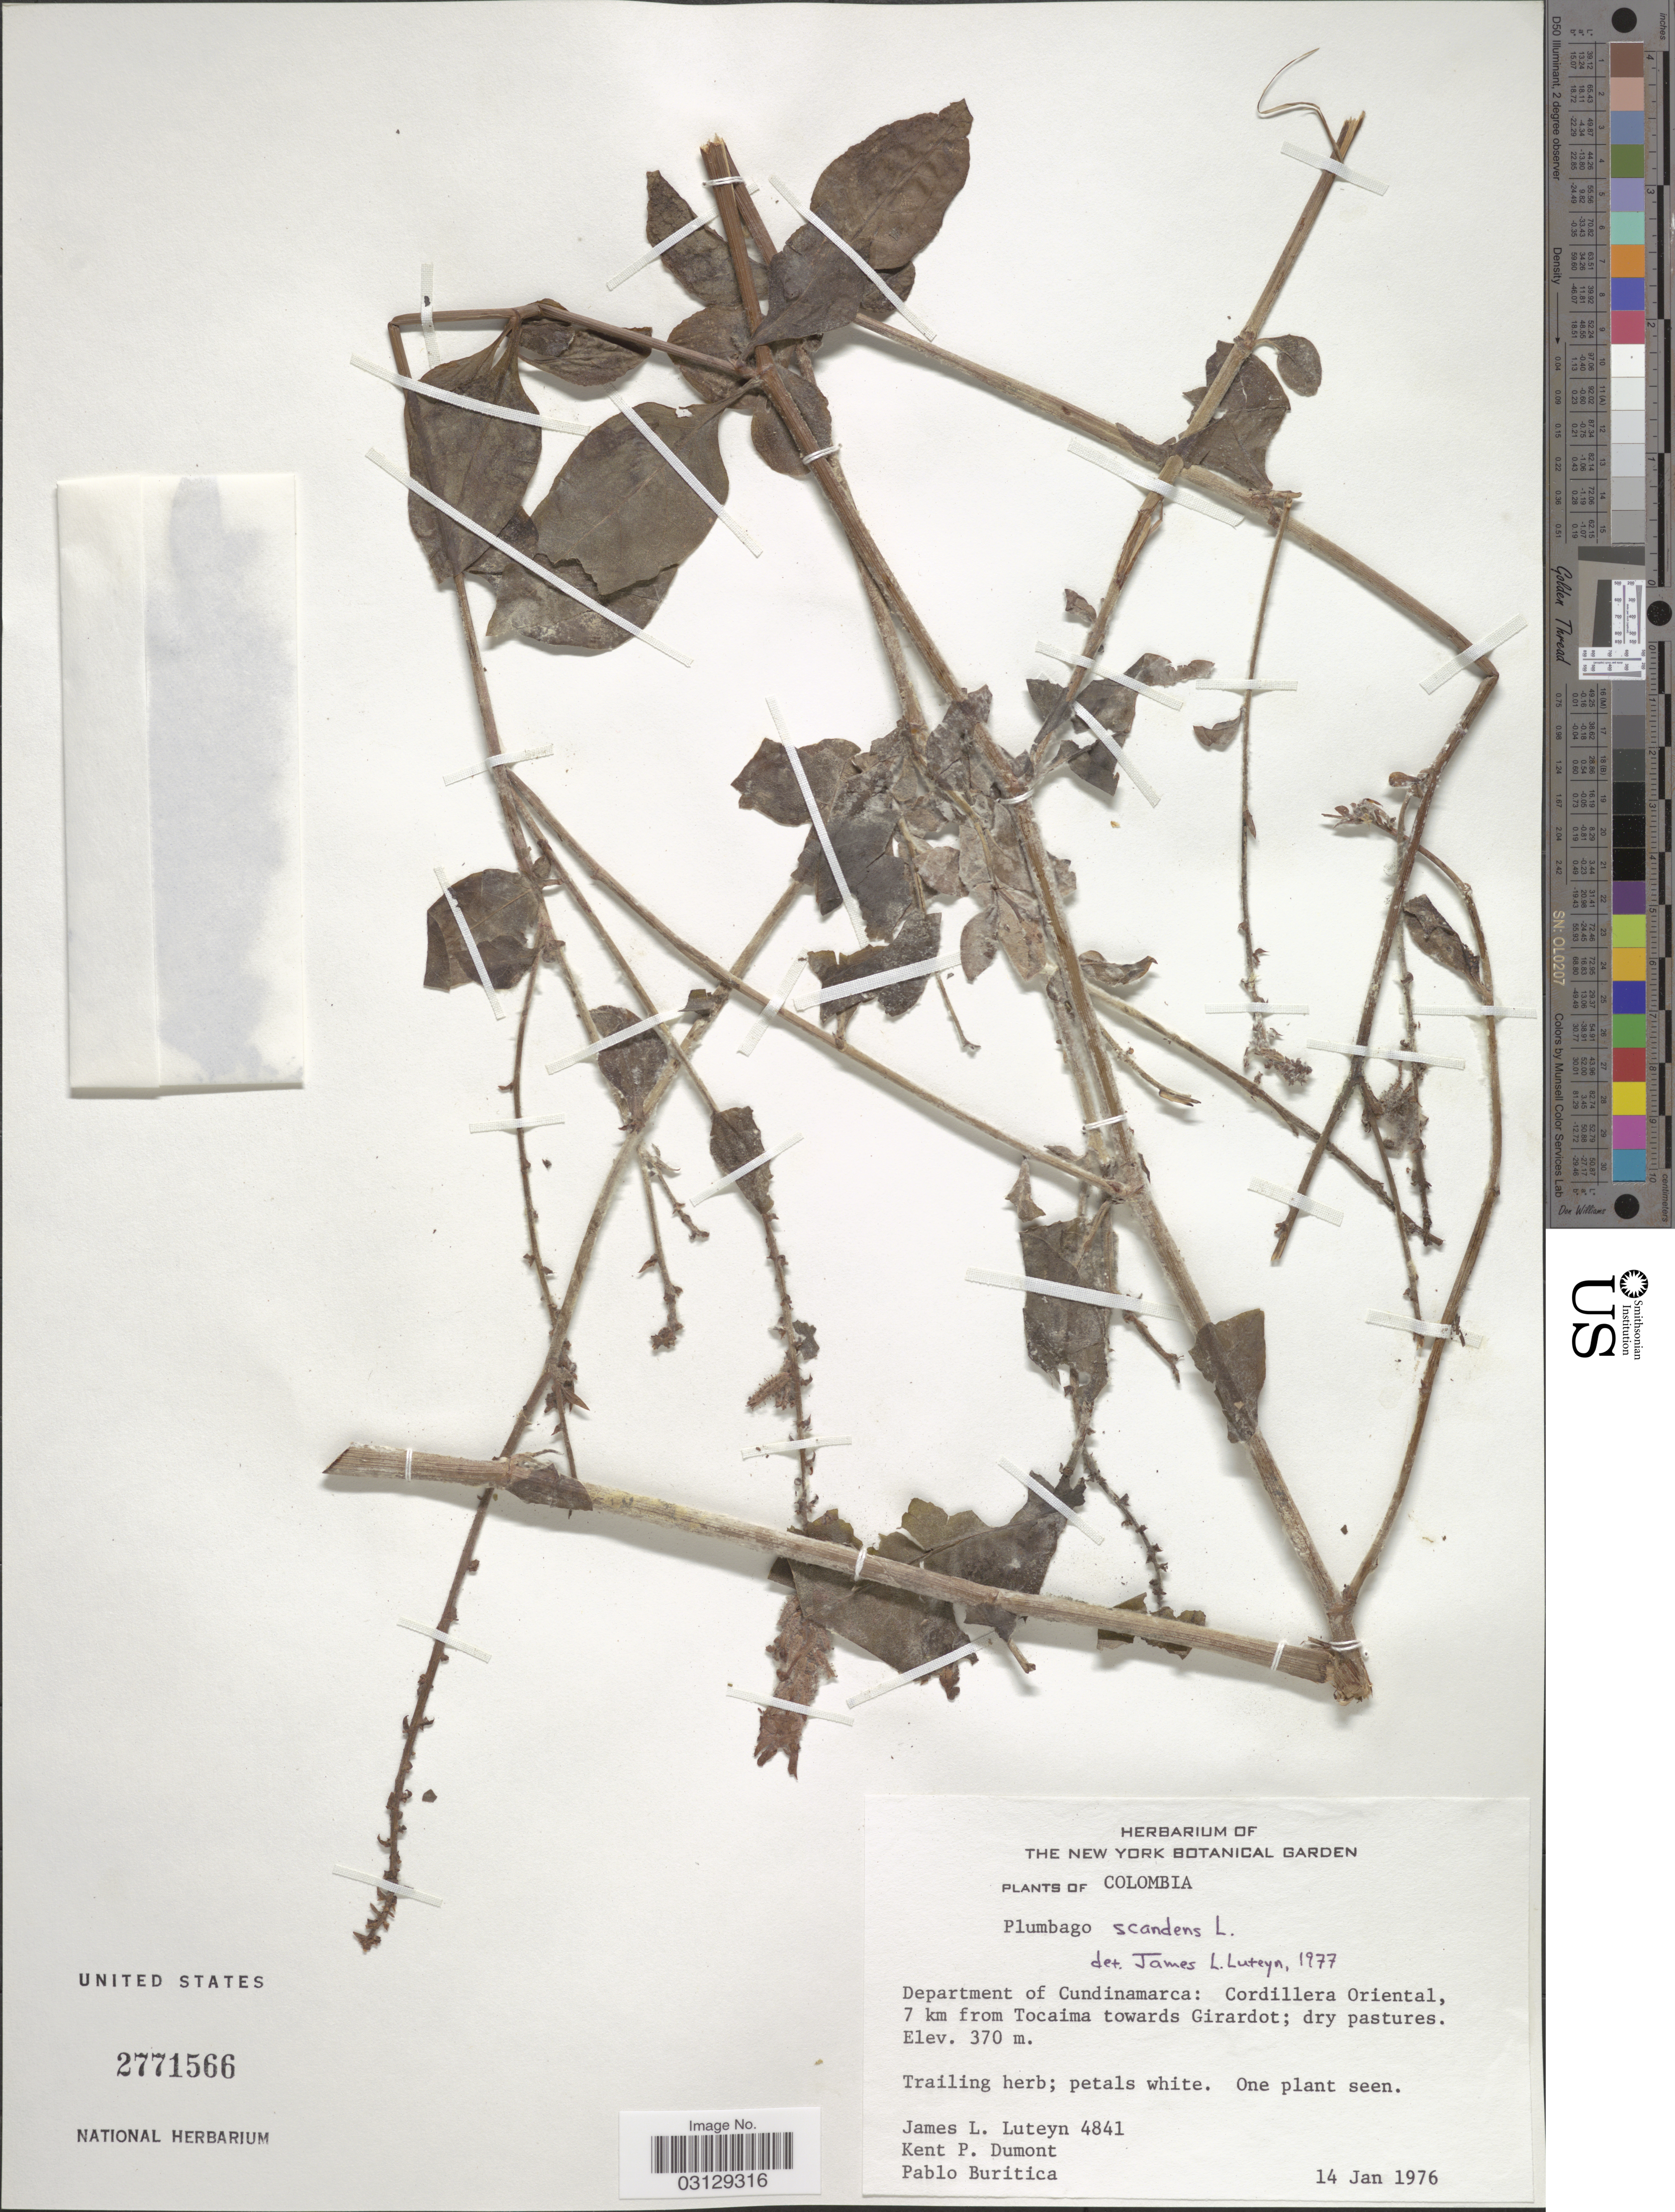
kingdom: Plantae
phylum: Tracheophyta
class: Magnoliopsida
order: Caryophyllales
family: Plumbaginaceae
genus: Plumbago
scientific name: Plumbago scandens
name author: L.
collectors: J. Luteyn, K. P. Dumont & P. Buritica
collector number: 4841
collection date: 1976-01-14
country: Colombia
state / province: Cundinamarca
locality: Department of Cundinamarca: Cordillera Oriental, 7 km from Tocaima towards Girardot.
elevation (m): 370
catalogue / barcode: US 2771566